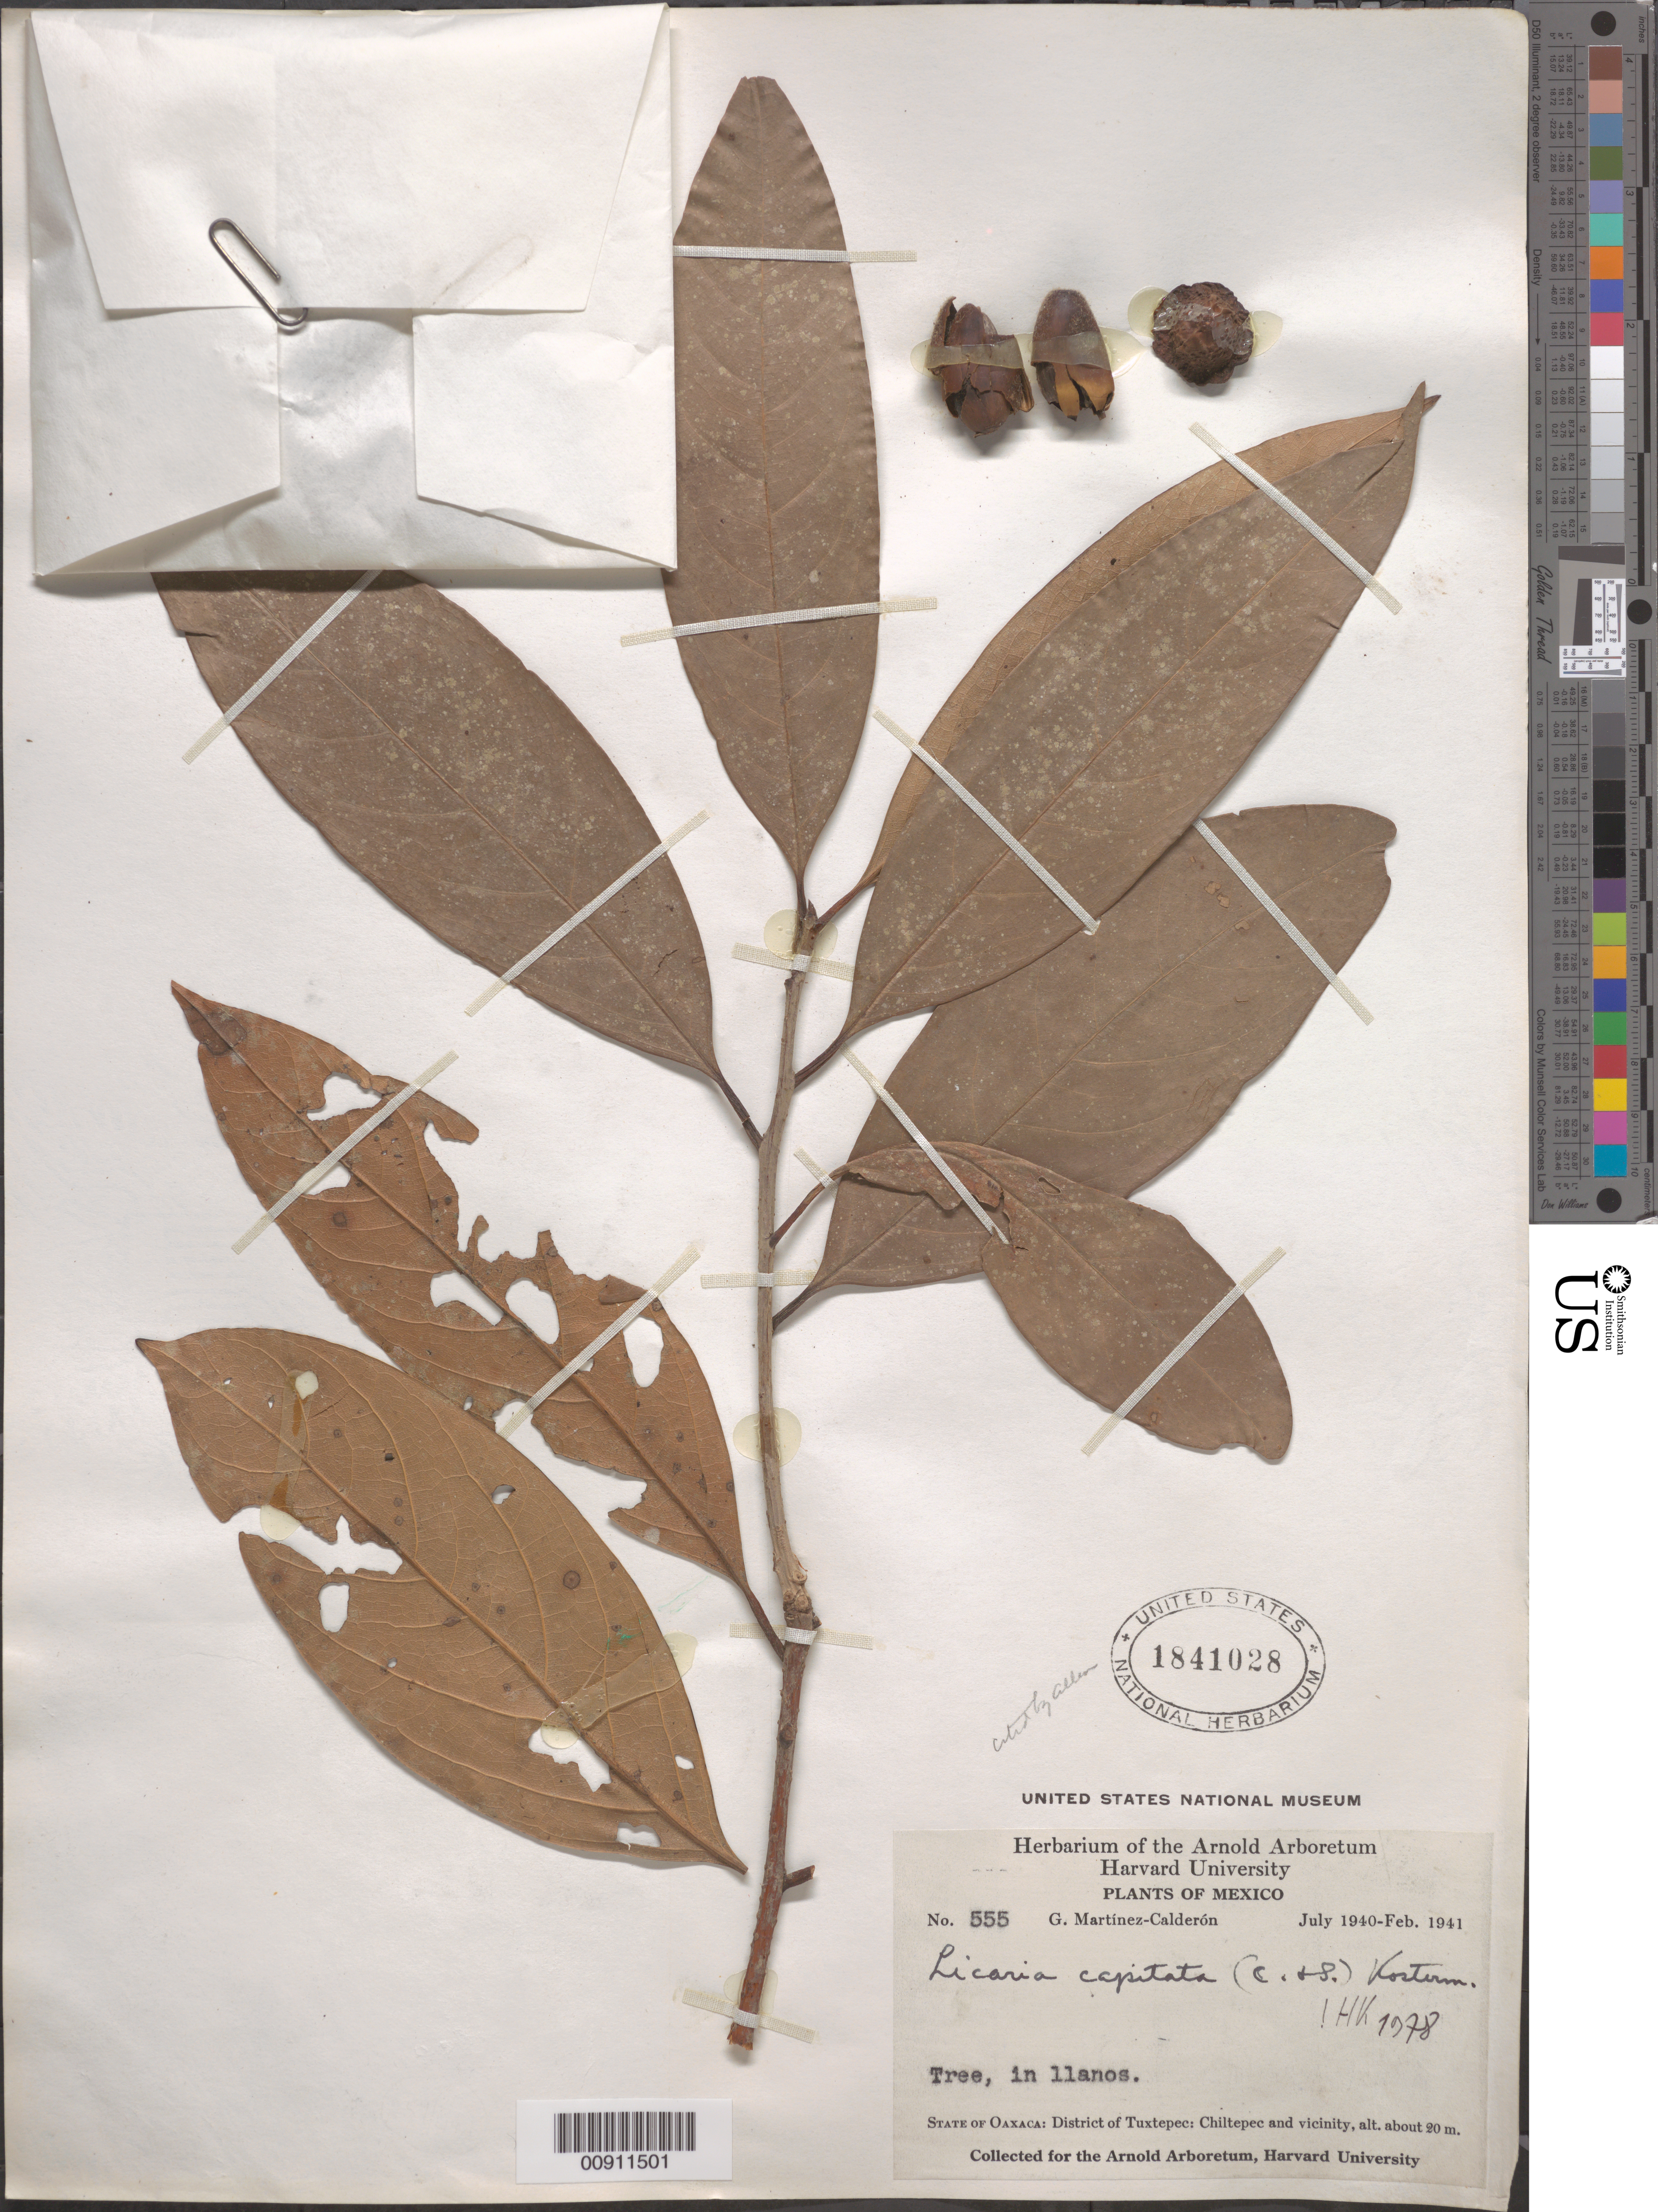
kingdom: Plantae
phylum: Tracheophyta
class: Magnoliopsida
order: Laurales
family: Lauraceae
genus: Licaria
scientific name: Licaria capitata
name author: (Schltdl. & Cham.) Kosterm.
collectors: G. Martinez-C.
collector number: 555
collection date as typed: Jul 1940 to -- Feb 1941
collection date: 1940-07/1941-02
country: Mexico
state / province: Oaxaca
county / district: Tuxtepec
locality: State of Oaxaca: District of Tuxtepec: Chiltepec and vicinity.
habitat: In llanos.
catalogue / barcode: US 1841028